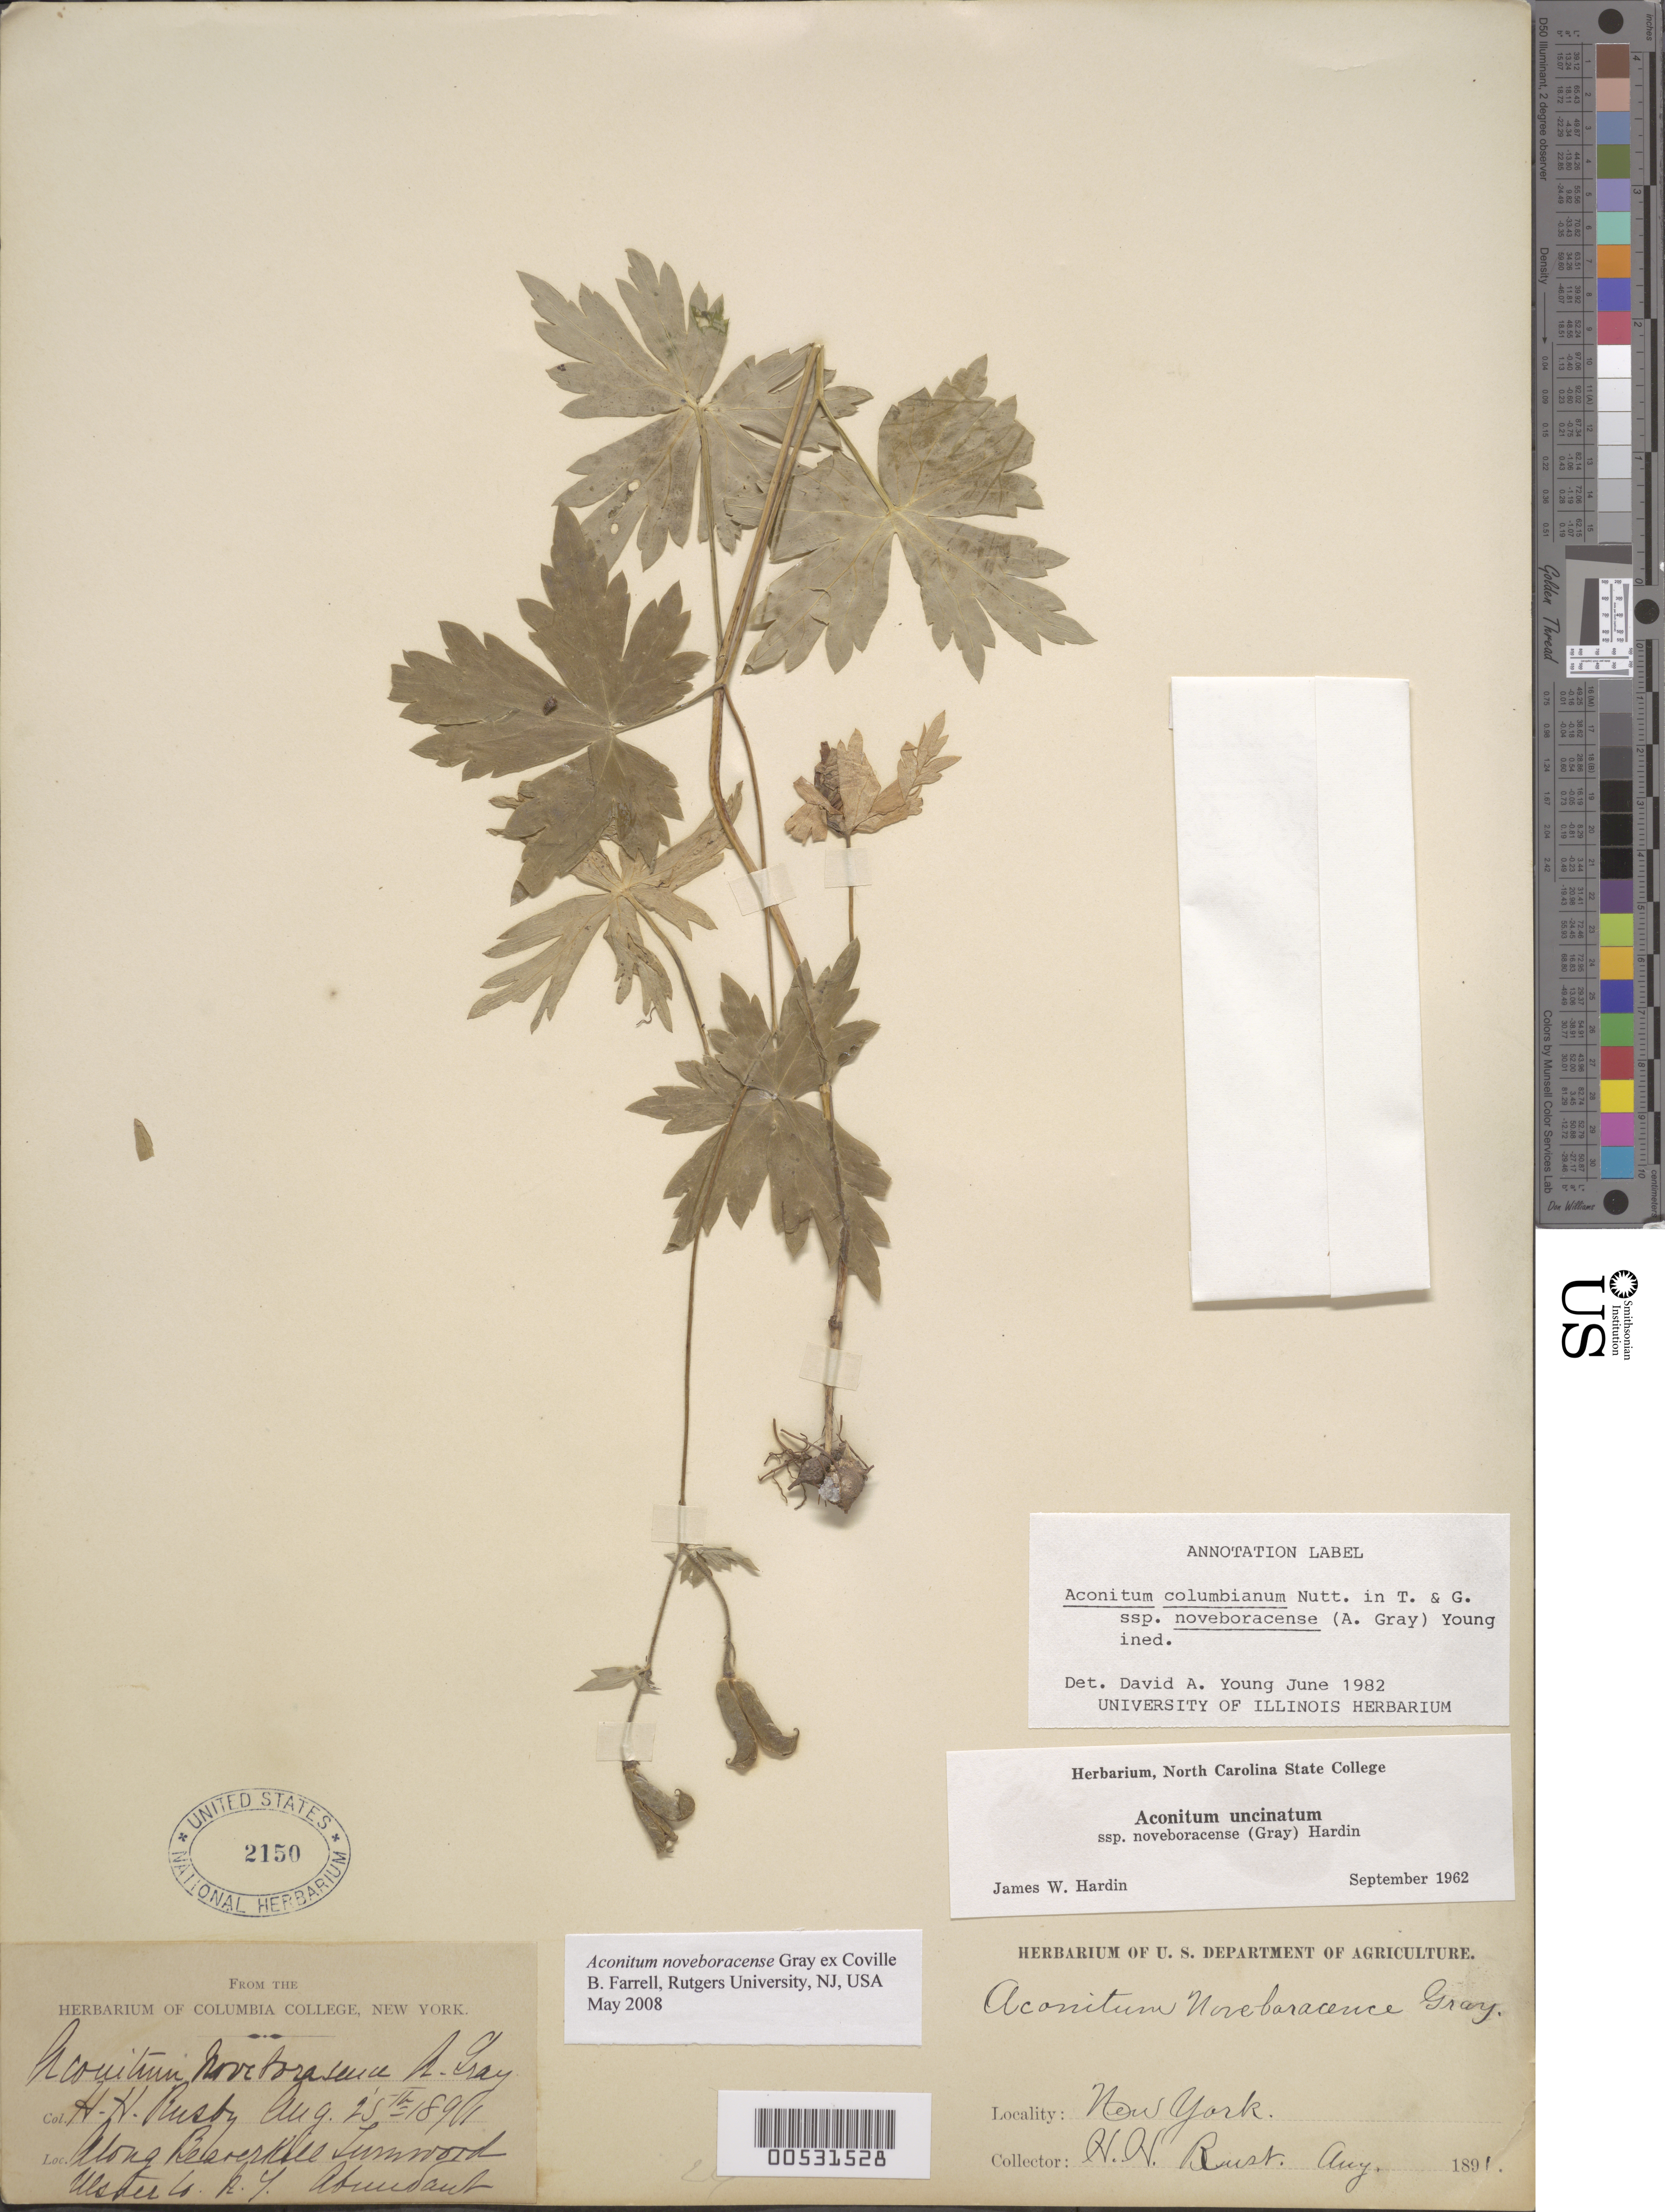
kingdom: Plantae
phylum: Tracheophyta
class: Magnoliopsida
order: Ranunculales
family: Ranunculaceae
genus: Aconitum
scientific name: Aconitum noveboracense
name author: A. Gray ex Coville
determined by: Young, D. A.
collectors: H. H. Rusby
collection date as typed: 25 Aug 1891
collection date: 1891-08-25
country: United States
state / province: New York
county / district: Ulster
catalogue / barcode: US 2150